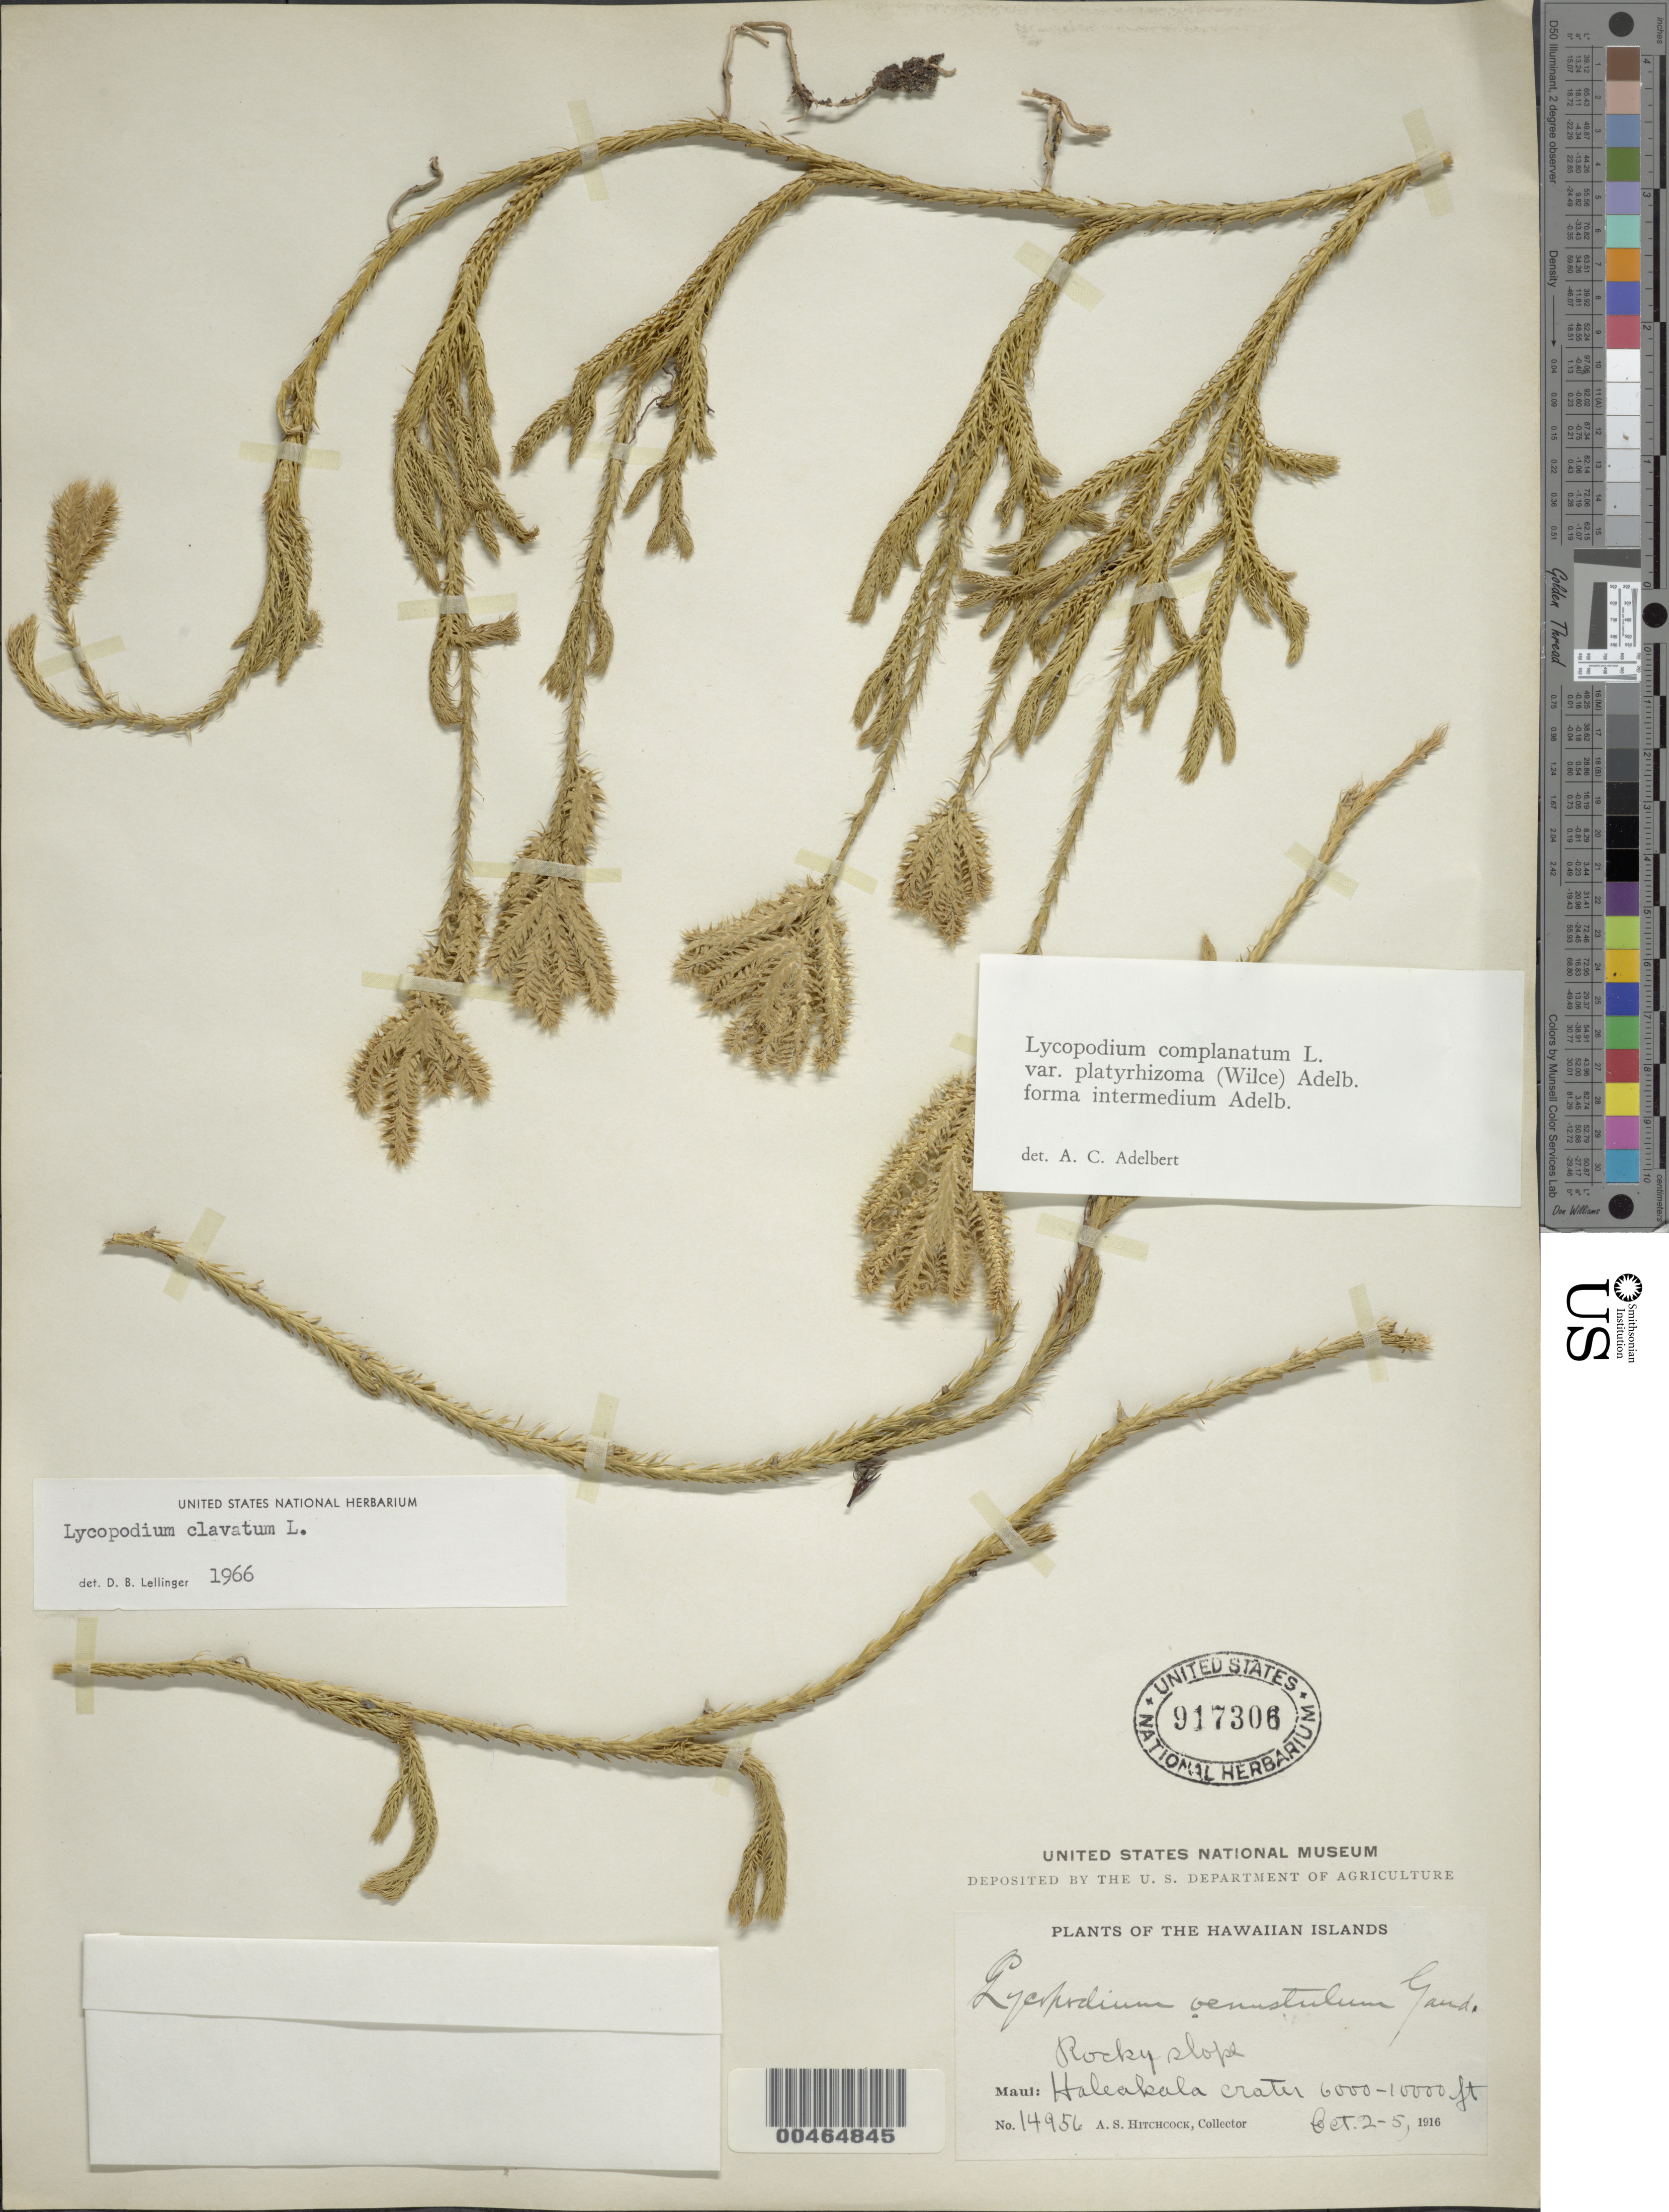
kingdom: Plantae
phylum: Tracheophyta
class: Lycopodiopsida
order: Lycopodiales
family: Lycopodiaceae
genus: Lycopodium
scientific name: Lycopodium clavatum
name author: L.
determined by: Adelbert, A. C.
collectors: A. S. Hitchcock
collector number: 14956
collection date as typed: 2 Oct 1916 to 5 Oct 1916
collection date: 1916-10-02/1916-10-05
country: United States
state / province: Hawaii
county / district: Maui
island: Maui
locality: Haleakala crater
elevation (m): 1829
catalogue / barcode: US 917306